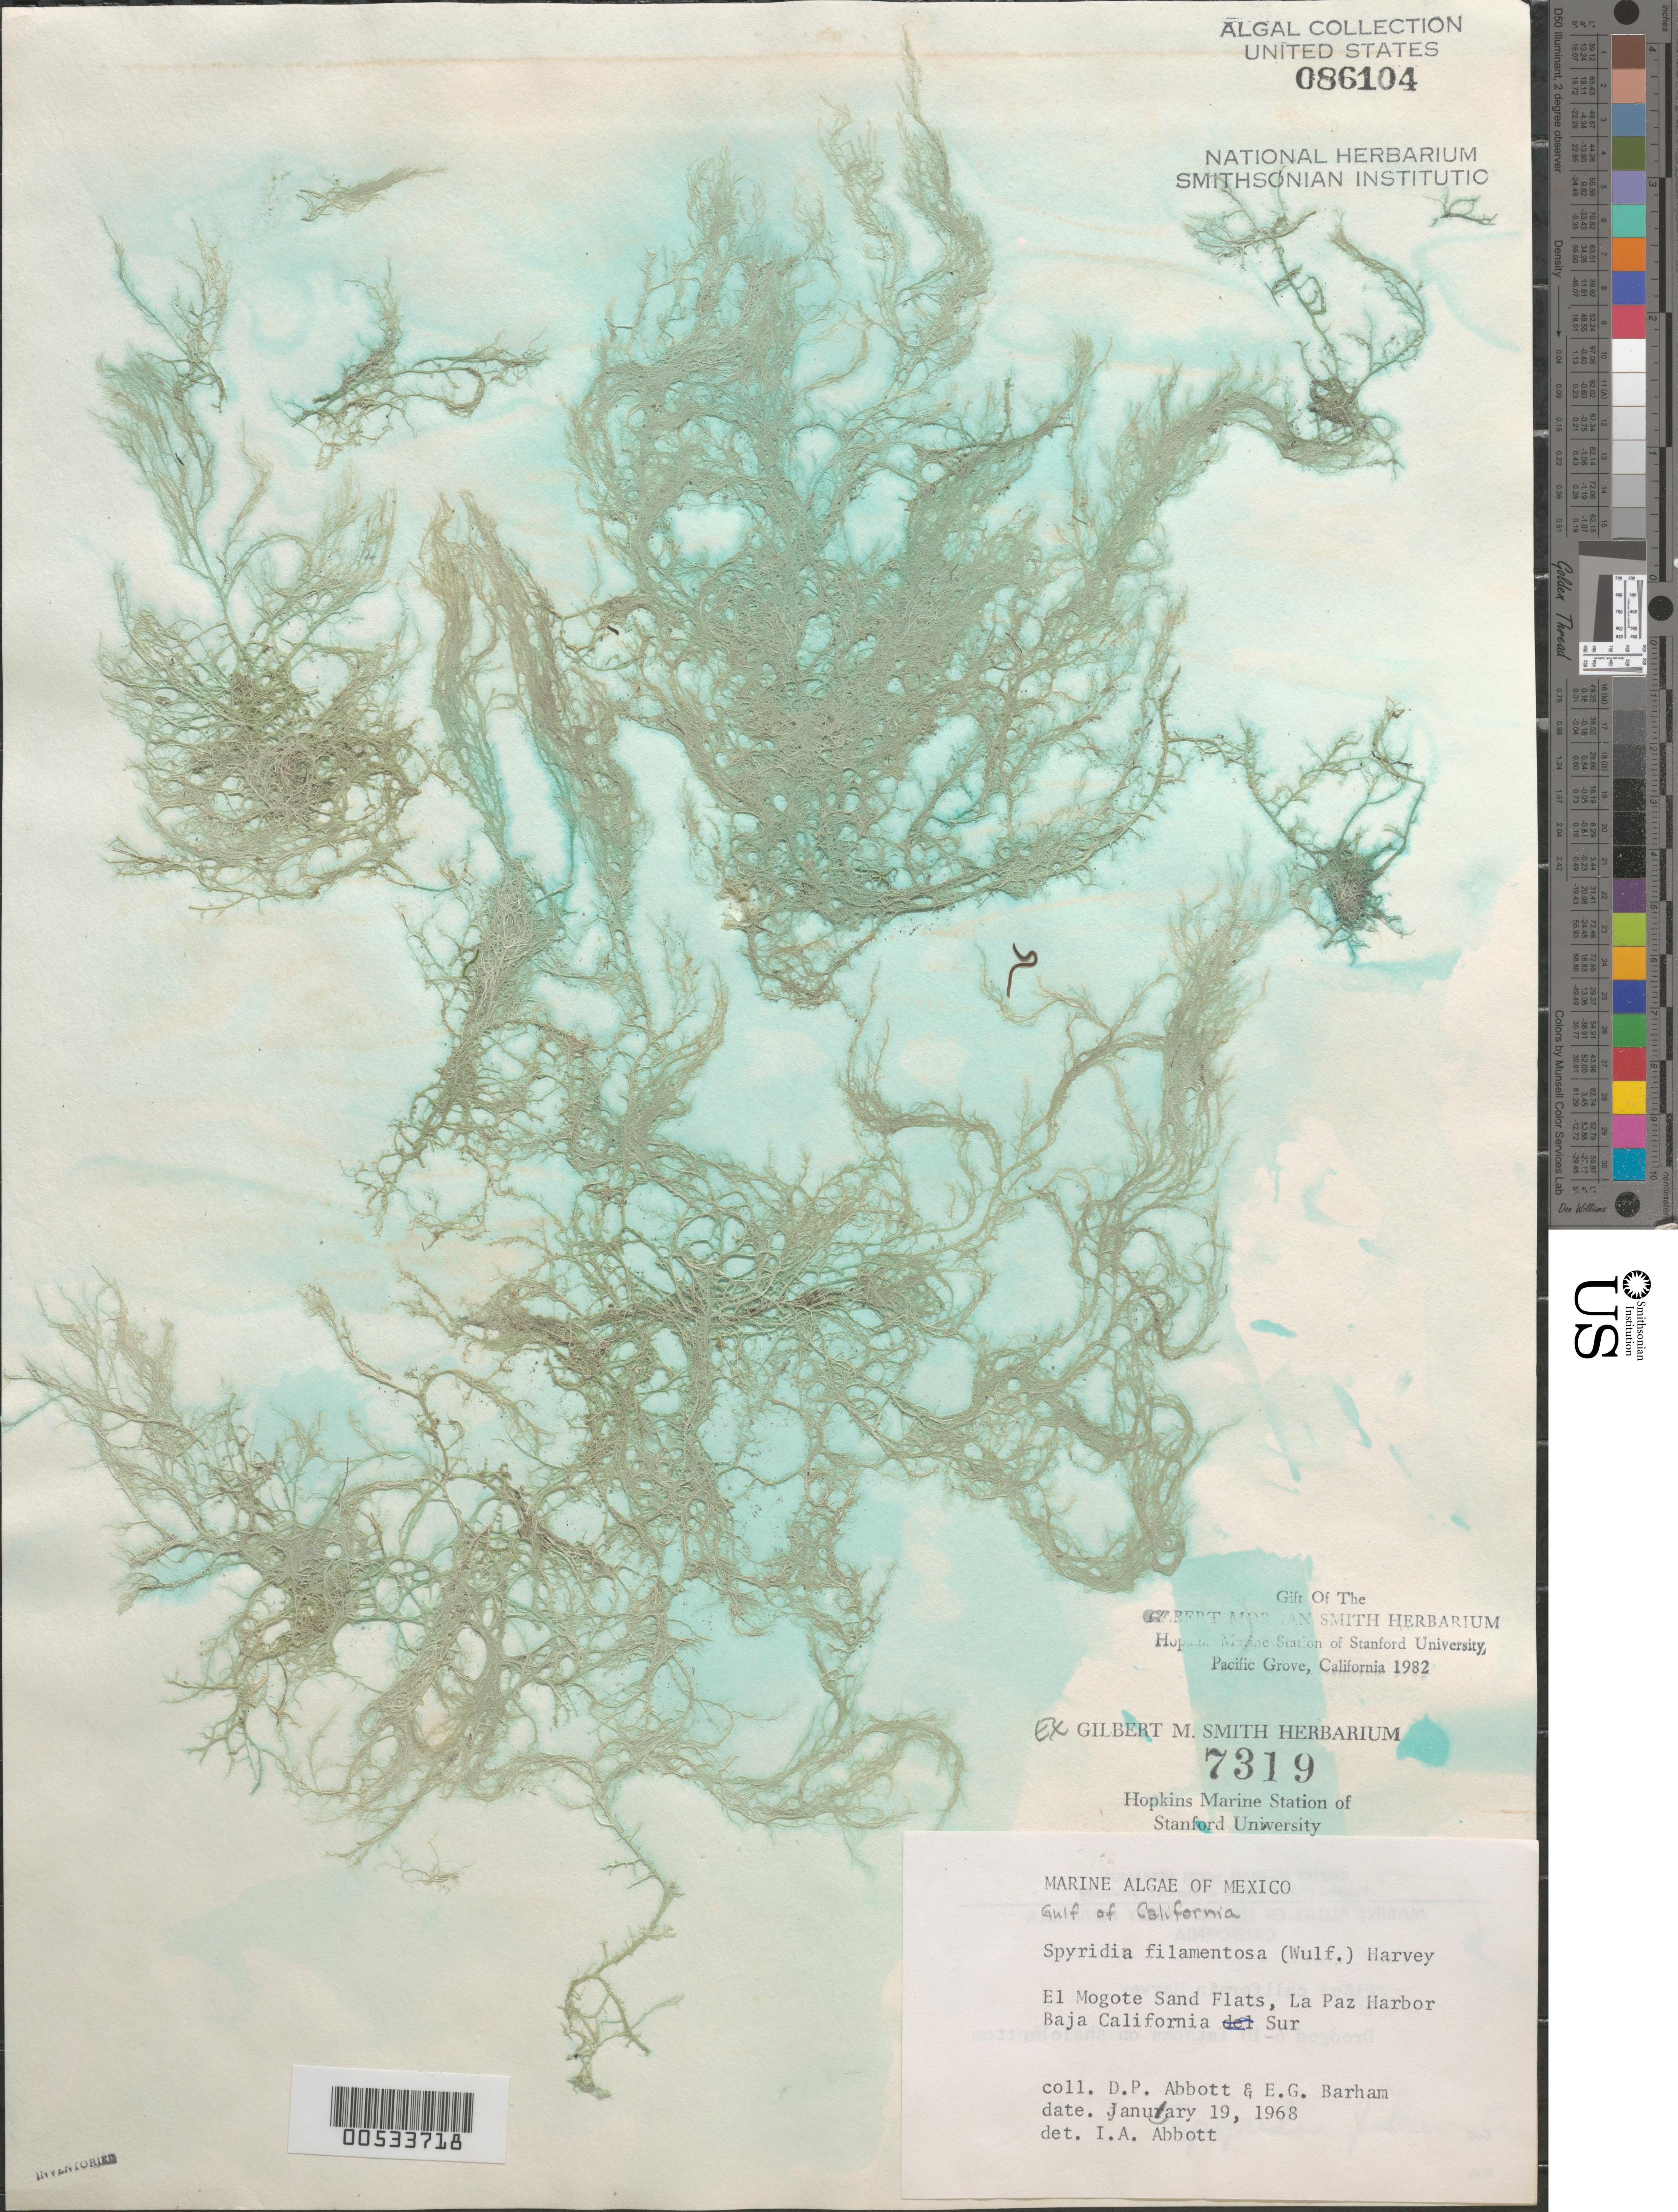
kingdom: Plantae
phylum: Rhodophyta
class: Florideophyceae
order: Ceramiales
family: Spyridiaceae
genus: Spyridia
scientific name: Spyridia filamentosa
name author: (Wulfen) Harv.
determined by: Abbott, Isabella A.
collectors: D. P. Abbott & E. Barham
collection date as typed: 19 Jan 1968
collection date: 1968-01-19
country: Mexico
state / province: Baja California Sur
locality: El Mogote sand flats, La Paz Harbor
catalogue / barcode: US 86104